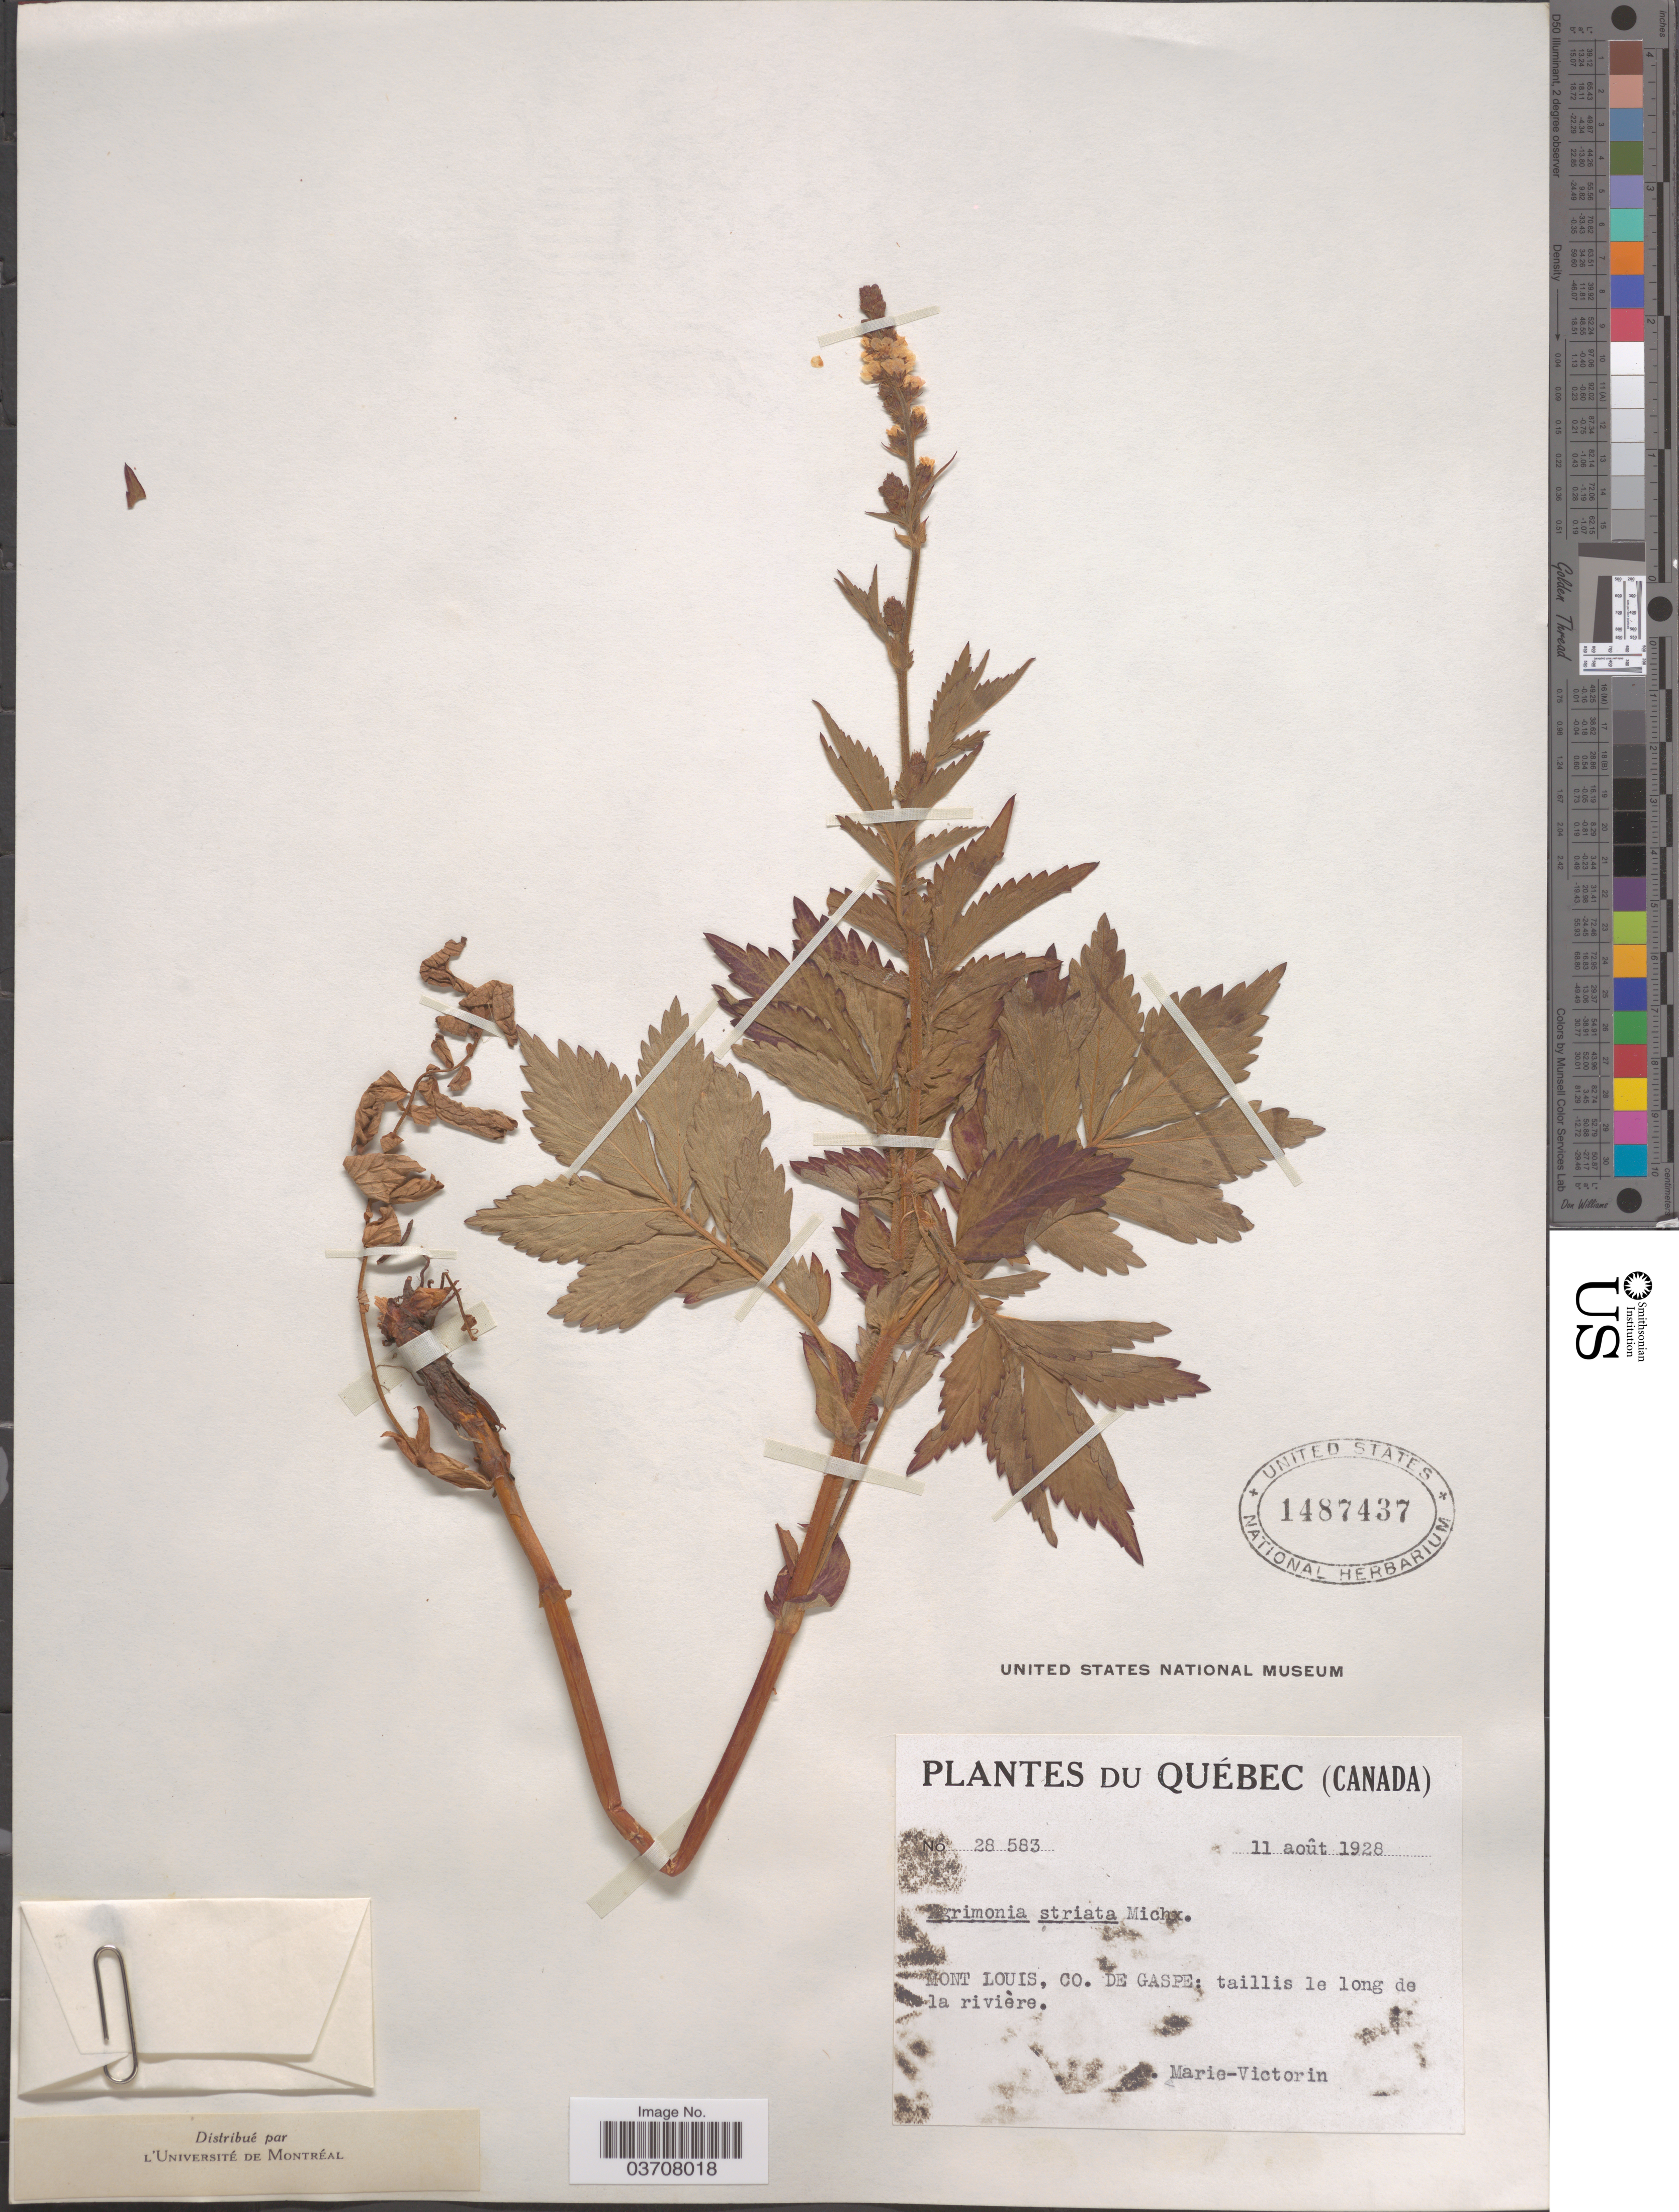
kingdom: Plantae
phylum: Tracheophyta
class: Magnoliopsida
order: Rosales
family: Rosaceae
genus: Agrimonia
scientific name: Agrimonia striata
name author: Michx.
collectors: -. Marie-Victorin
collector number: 28583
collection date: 1928-08-11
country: Canada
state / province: Quebec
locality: Mont Louis, Co. de Gaspe: taillis le long de la rivière.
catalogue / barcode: US 1487437